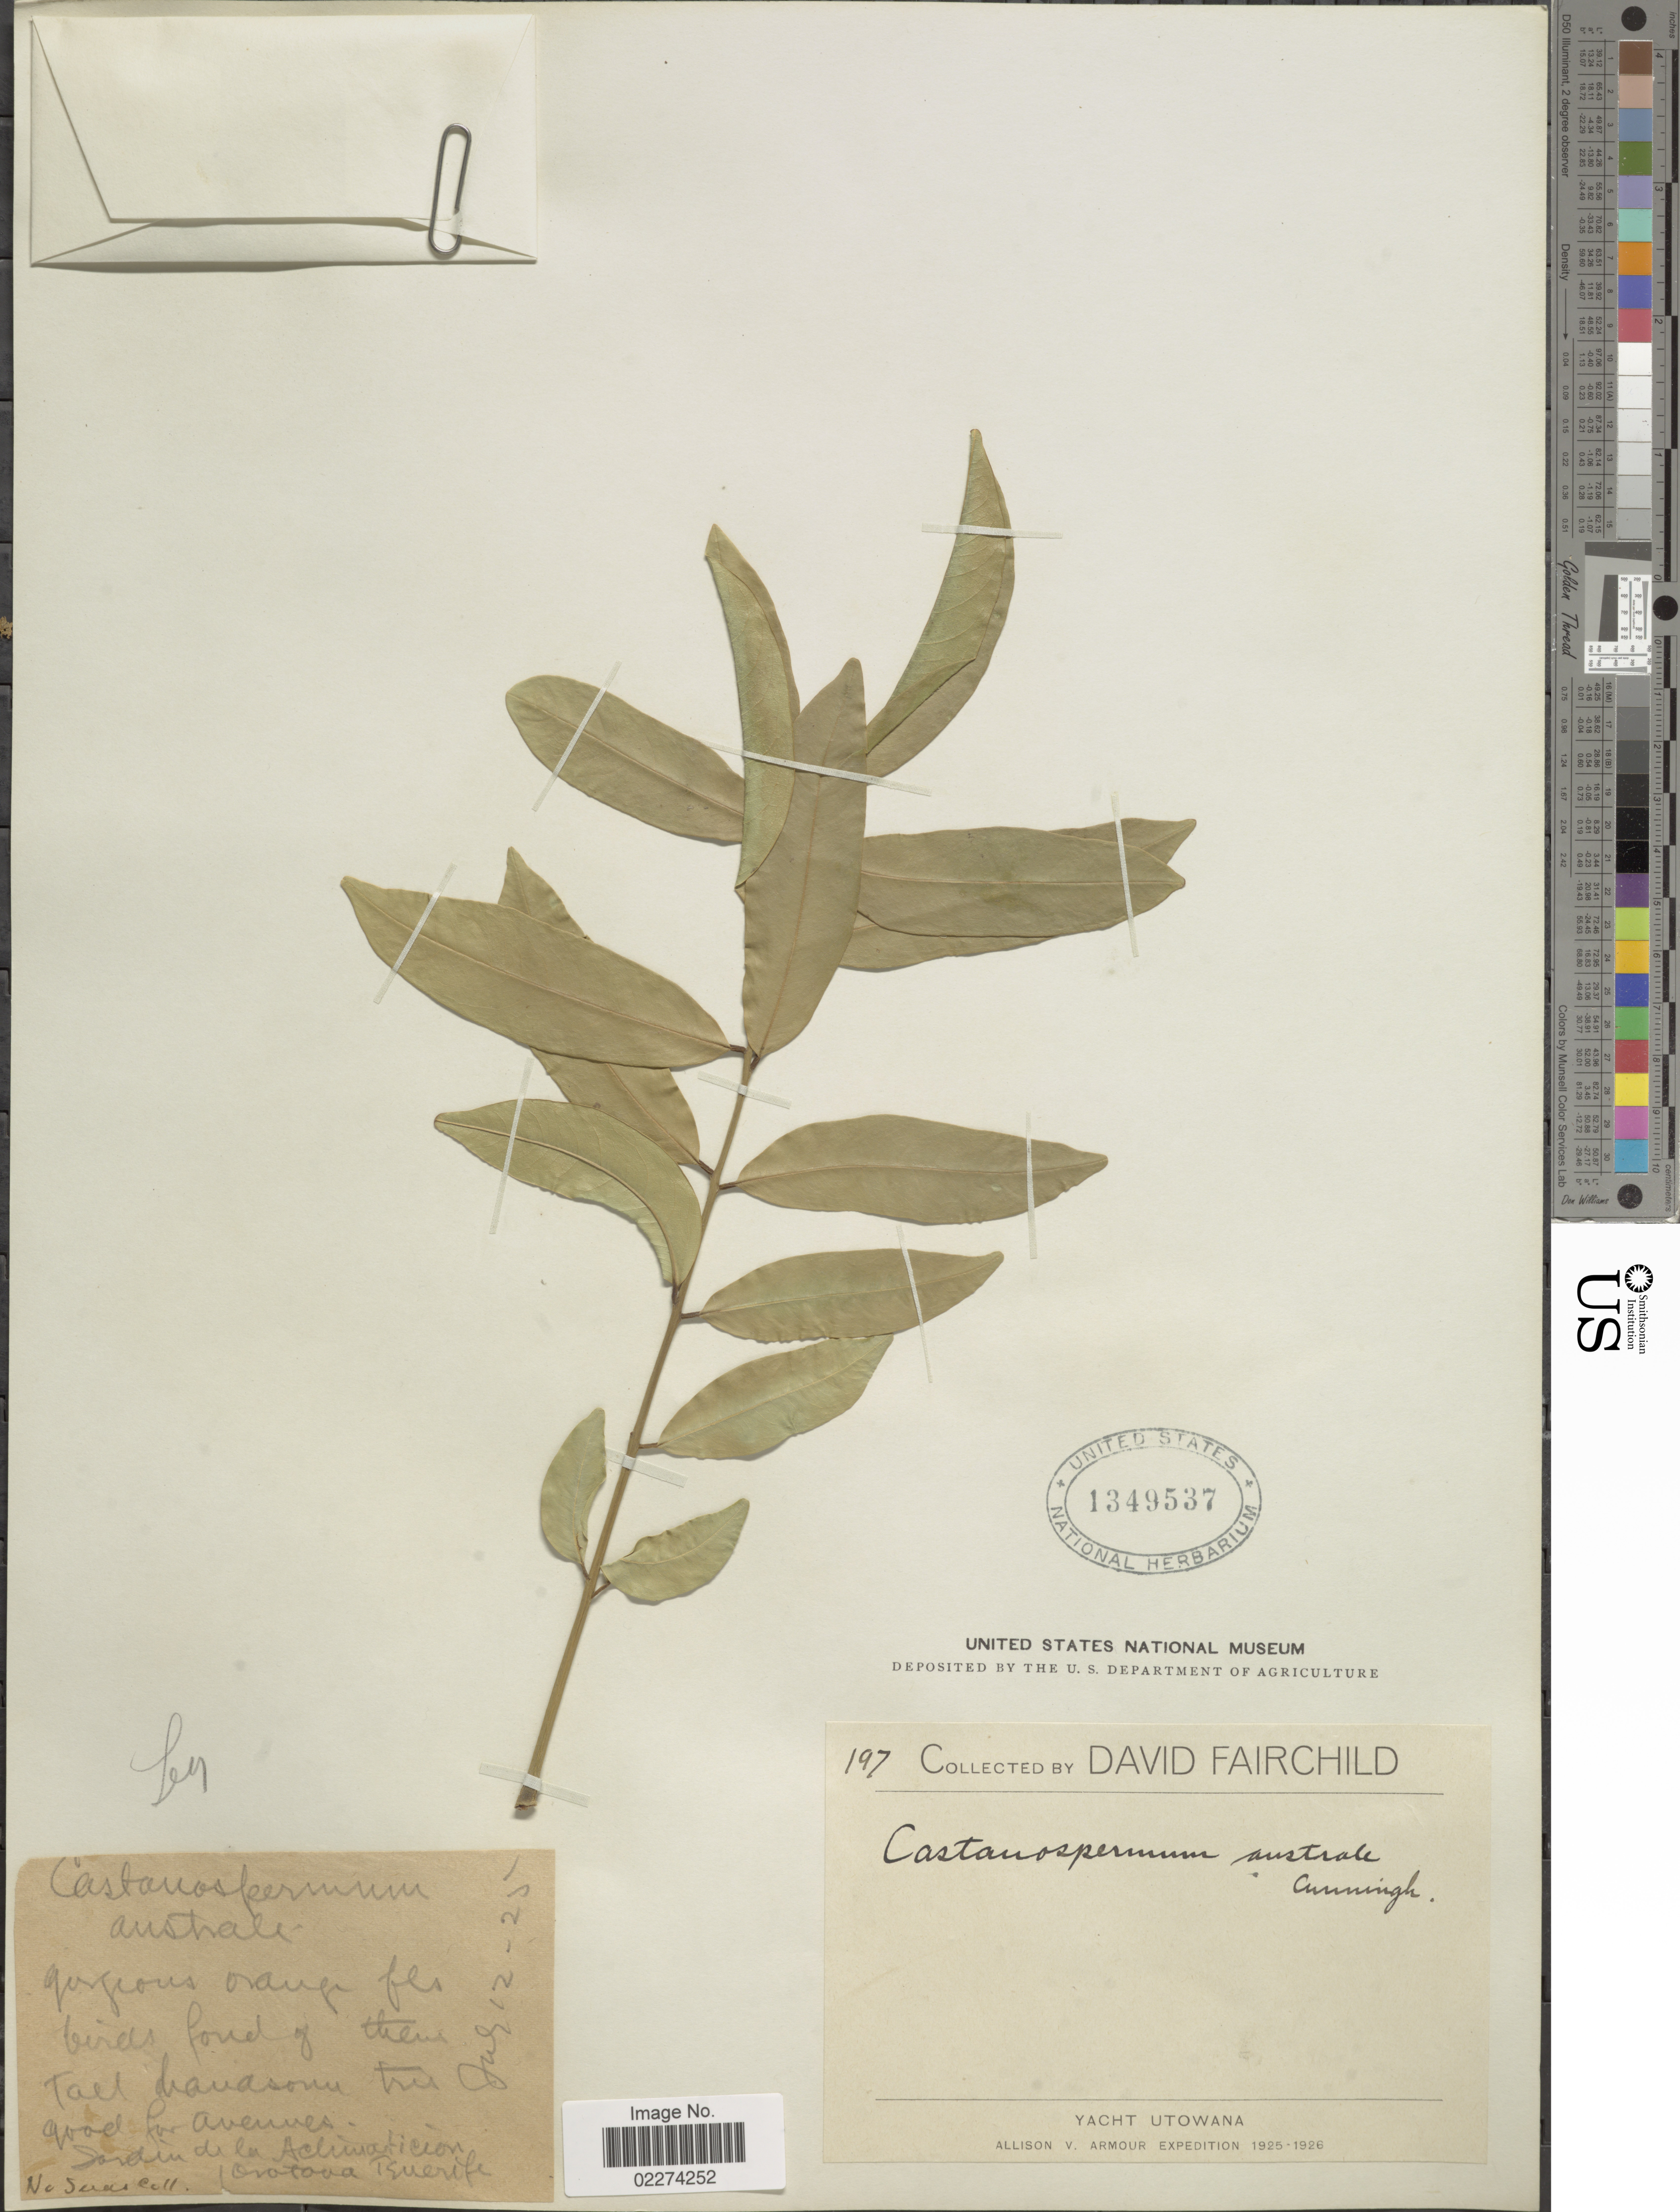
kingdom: Plantae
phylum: Tracheophyta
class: Magnoliopsida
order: Fabales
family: Fabaceae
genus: Castanospermum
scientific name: Castanospermum australe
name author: A. Cunn. & Fraser-Jenk.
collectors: D. Fairchild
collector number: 197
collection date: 1925/1926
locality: Yacht Utowana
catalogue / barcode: US 1349537